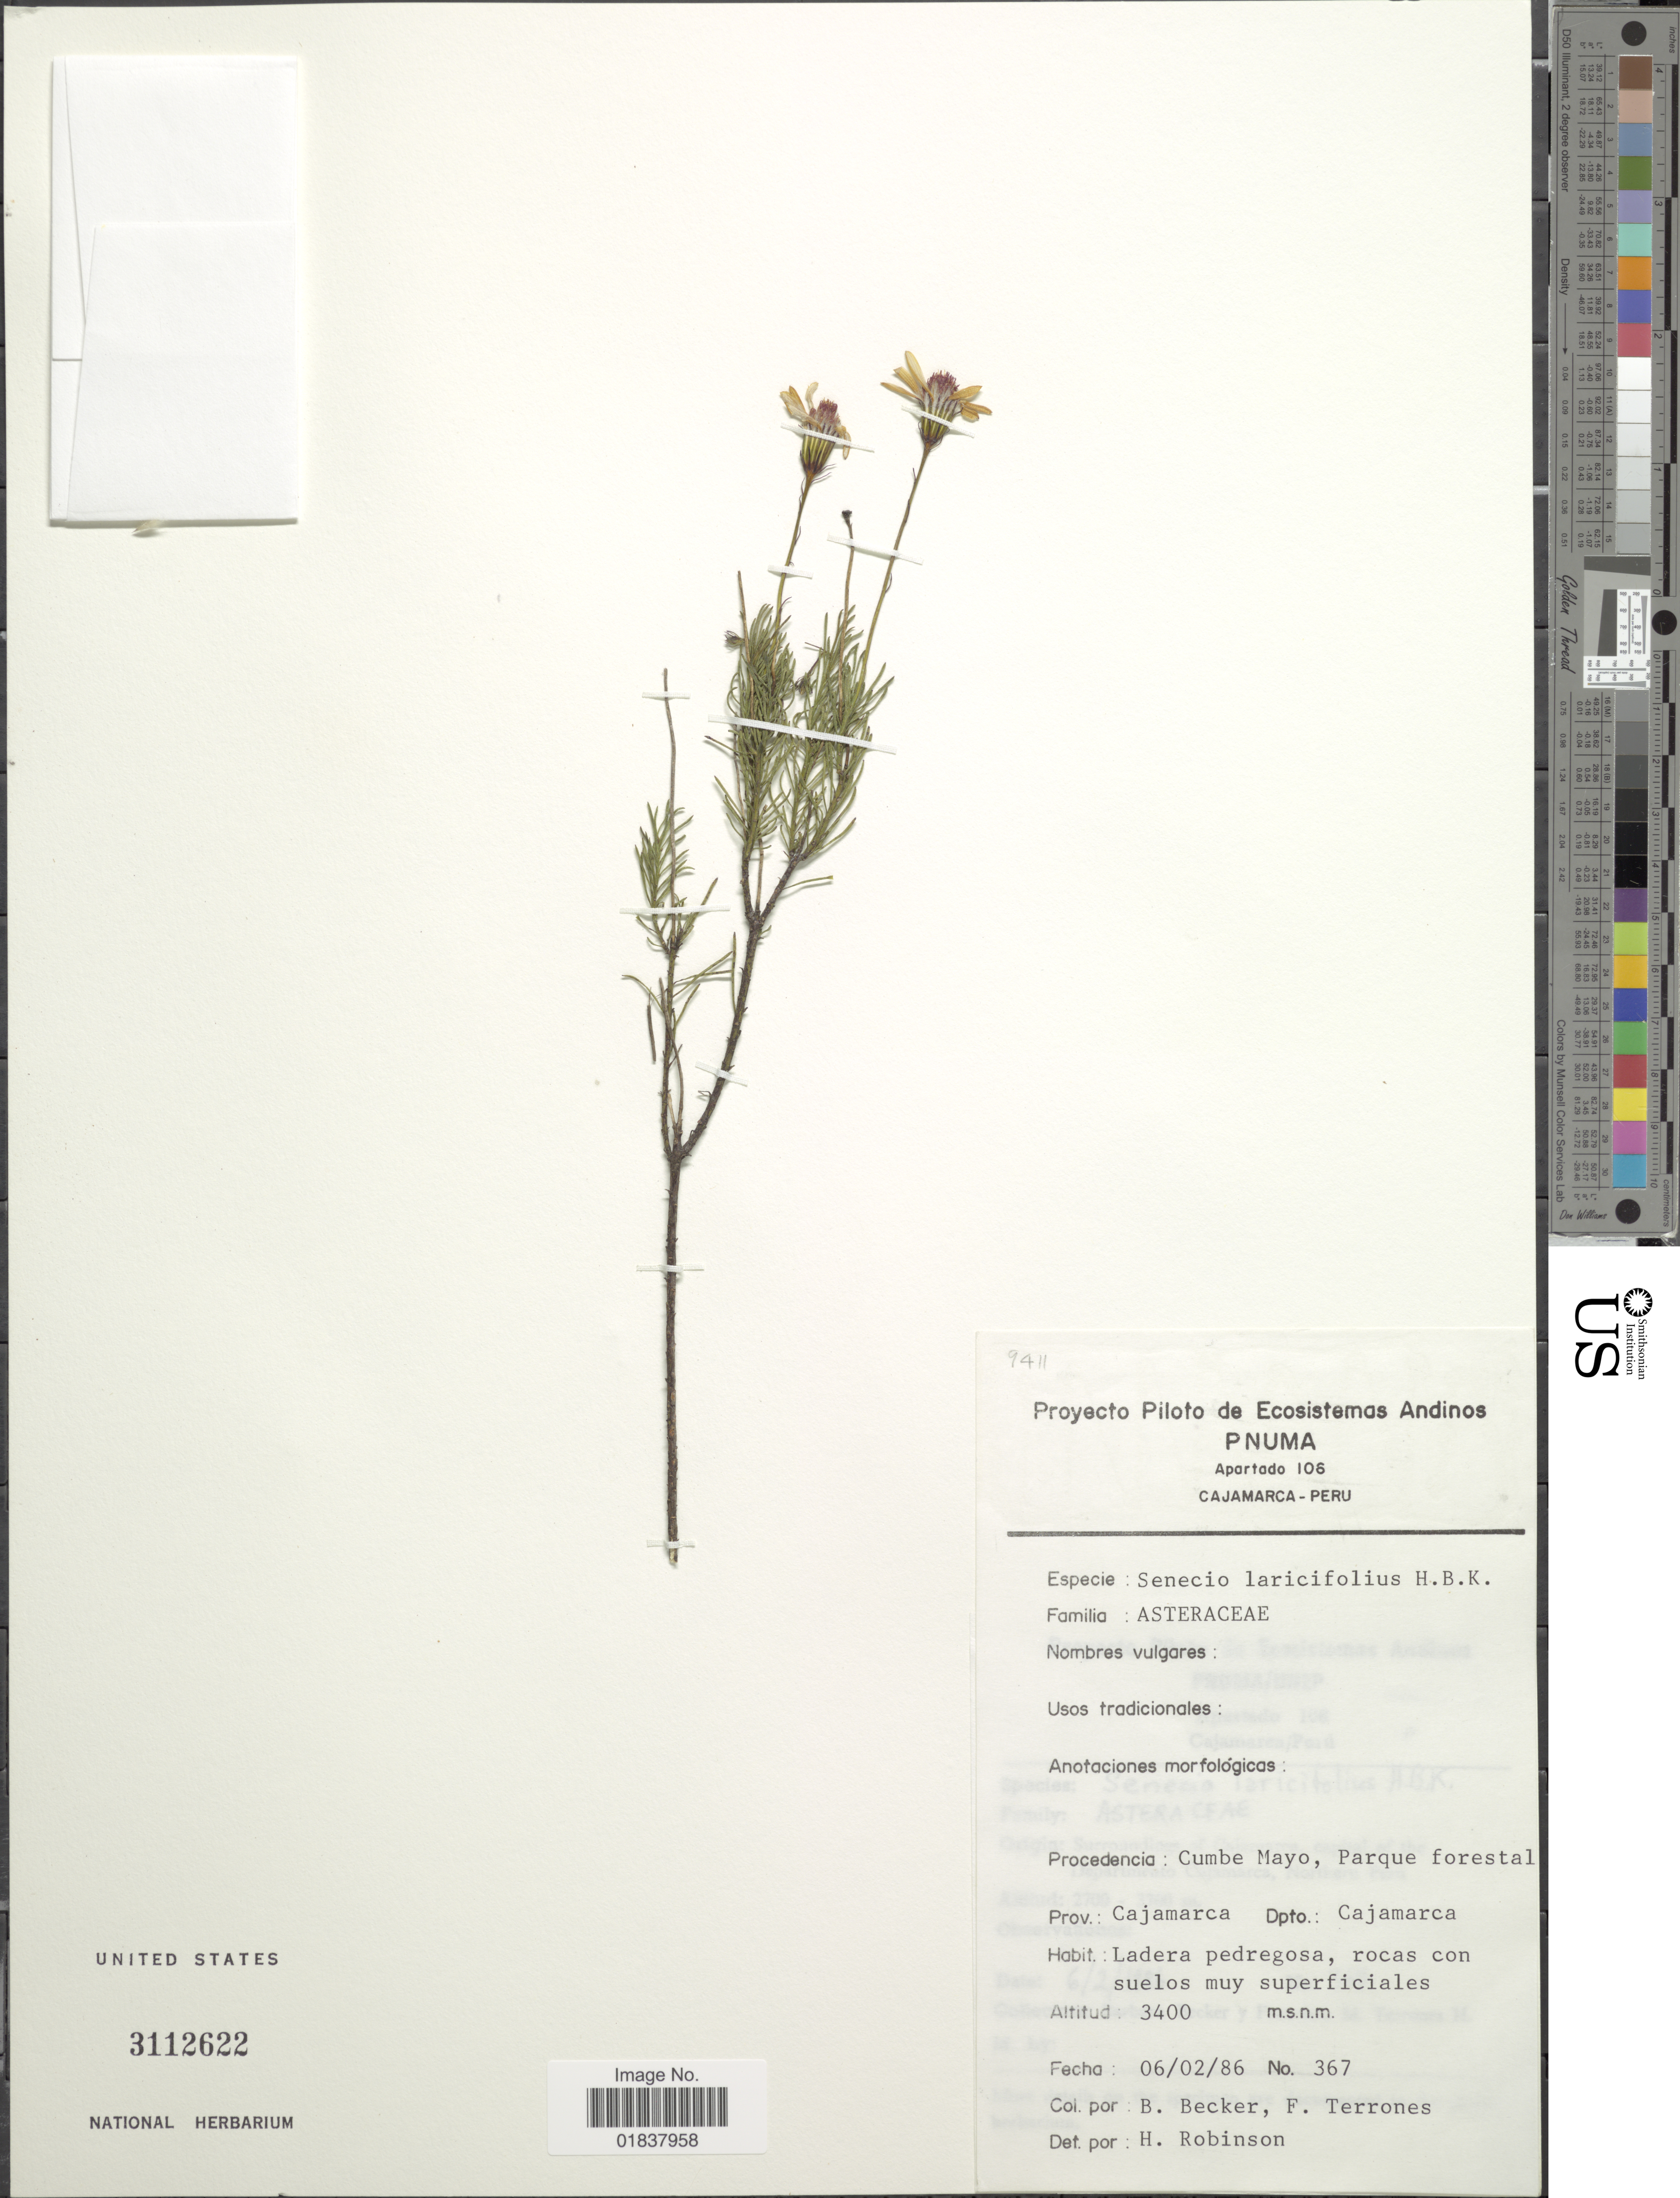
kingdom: Plantae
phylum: Tracheophyta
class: Magnoliopsida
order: Asterales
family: Asteraceae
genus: Senecio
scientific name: Senecio laricifolius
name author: Kunth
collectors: B. Becker & F. Terrones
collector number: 367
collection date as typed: Transcribed d/m/y: 6/2/86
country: Peru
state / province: Cajamarca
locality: Cumbe Mayo, Parque forestal, Dpto. Cajamarca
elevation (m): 3400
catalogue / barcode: US 3112622